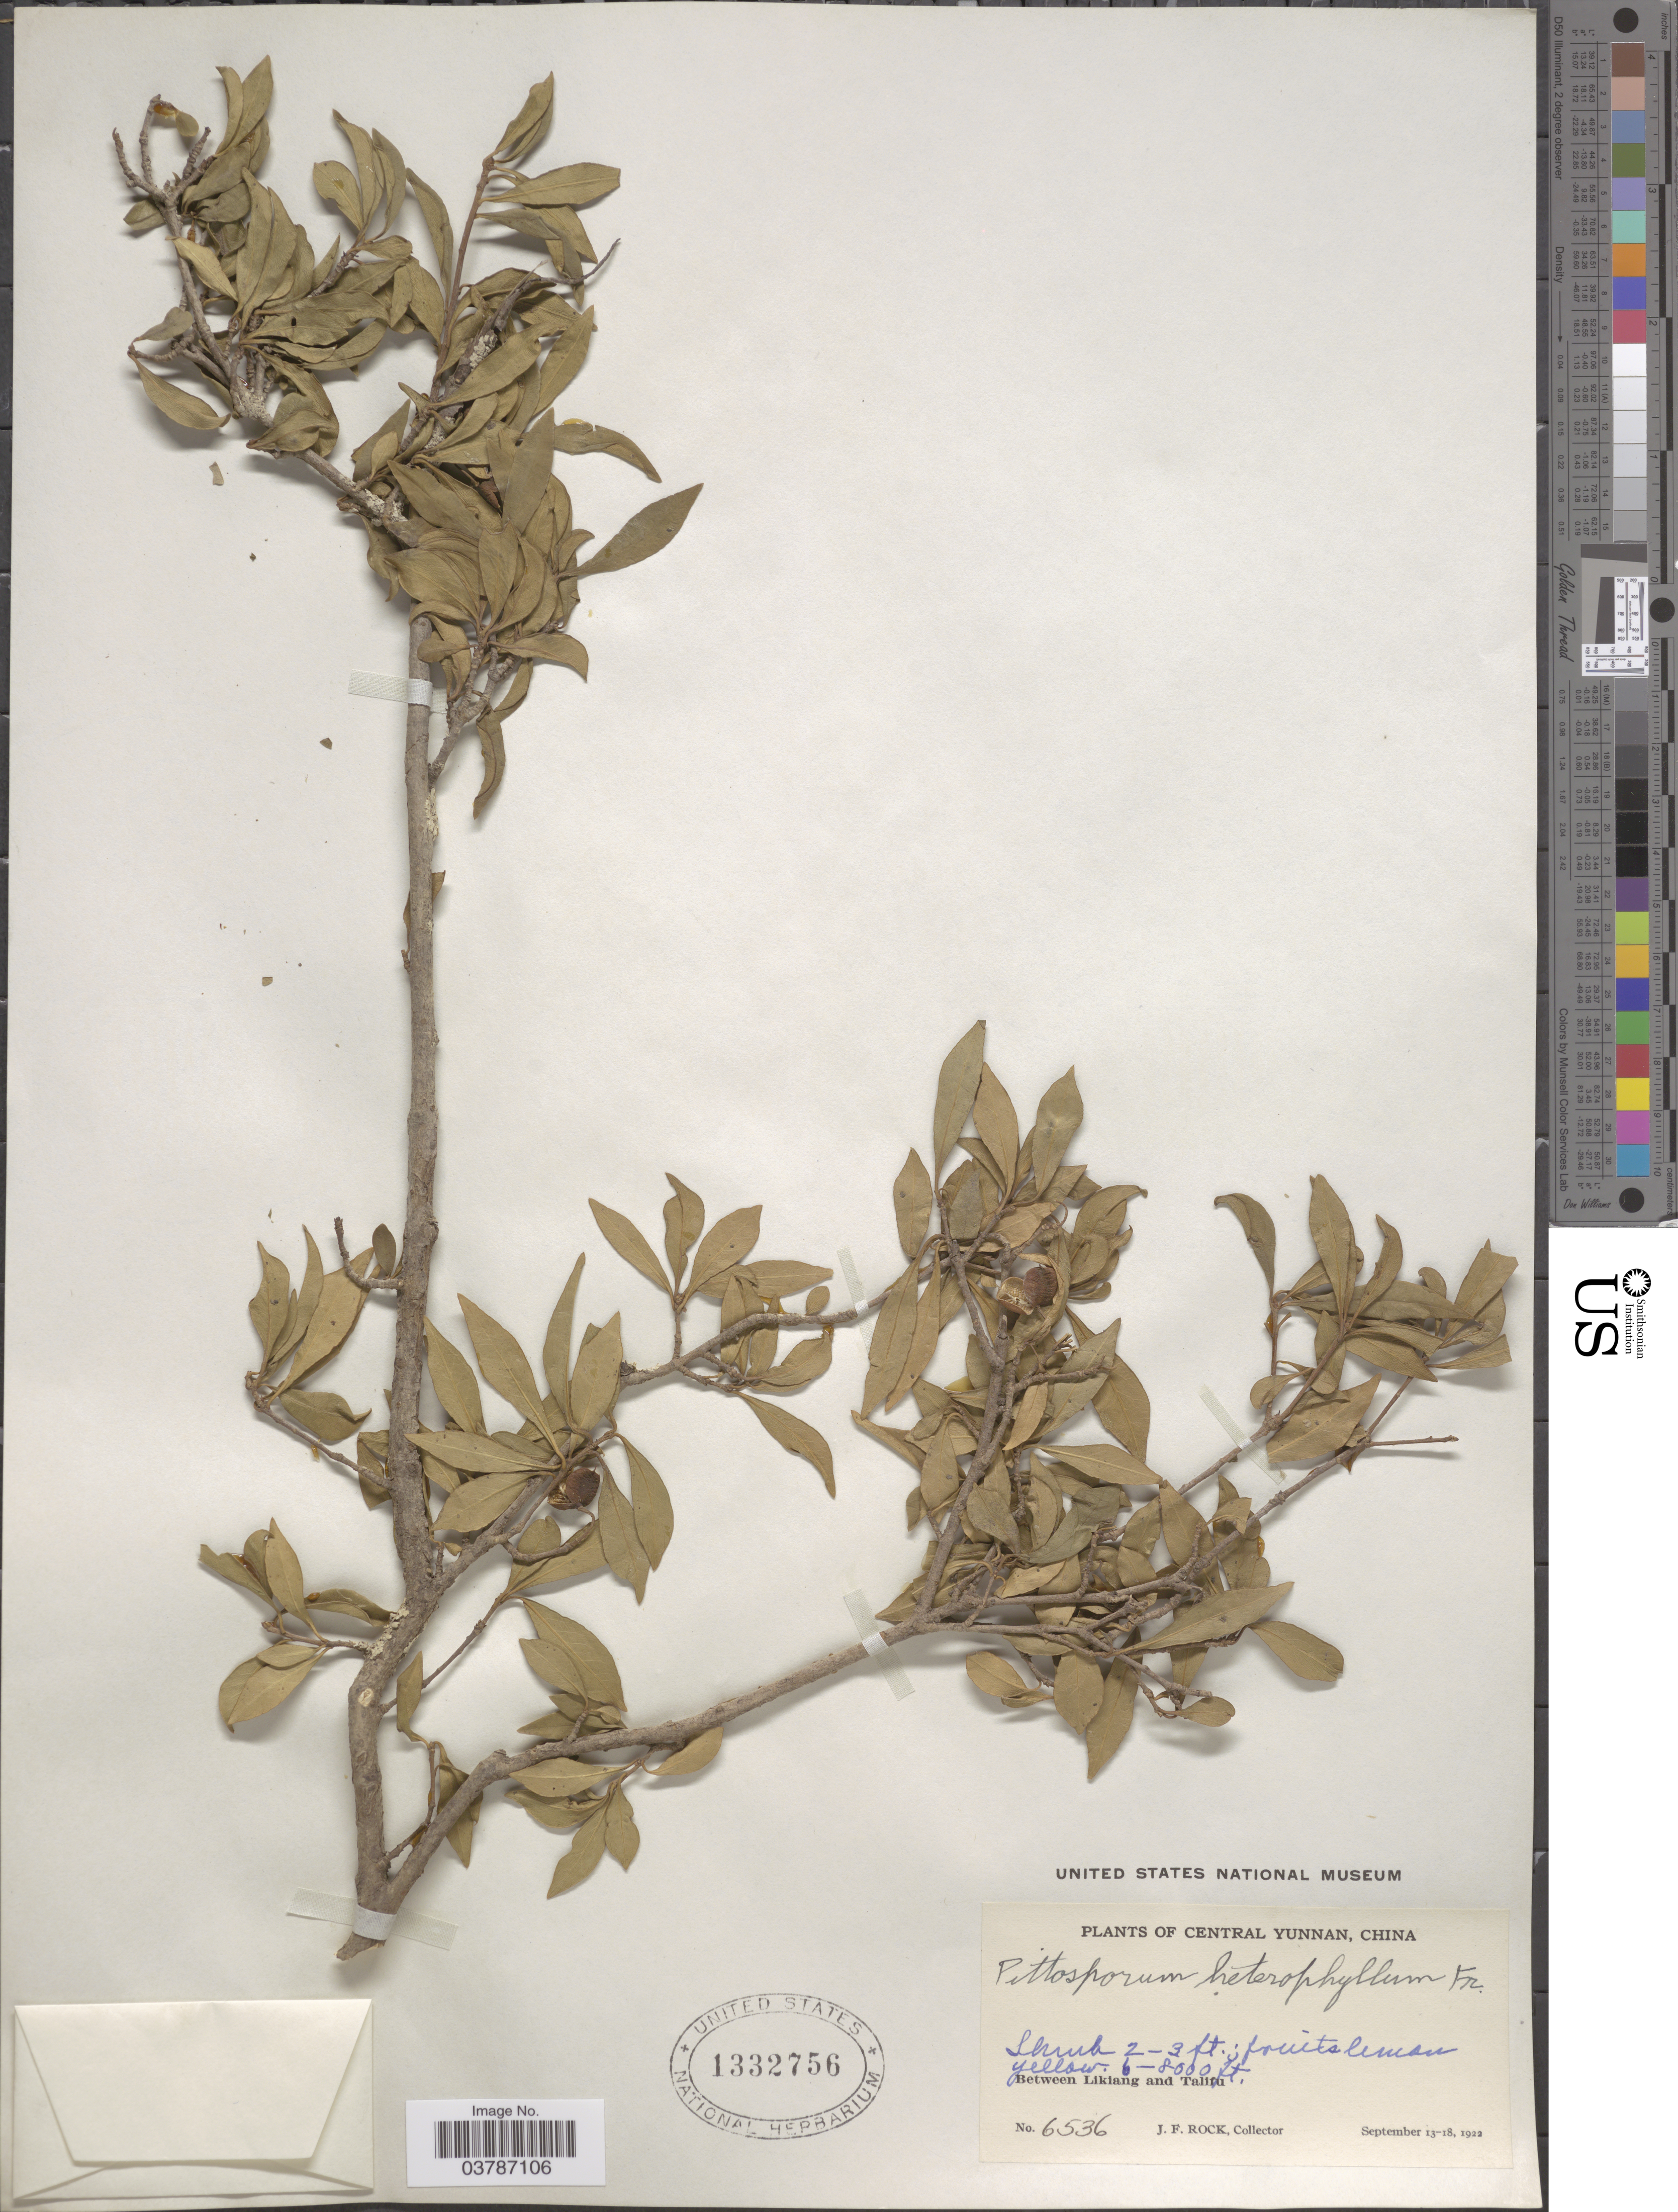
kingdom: Plantae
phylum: Tracheophyta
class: Magnoliopsida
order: Apiales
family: Pittosporaceae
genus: Pittosporum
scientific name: Pittosporum heterophyllum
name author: Franch.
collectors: J. Rock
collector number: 6536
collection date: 1922-09-13/1922-09-18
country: China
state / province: Yunnan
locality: Central Yunnan. Between Likiang and Talifu.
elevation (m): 1829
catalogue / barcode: US 1332756